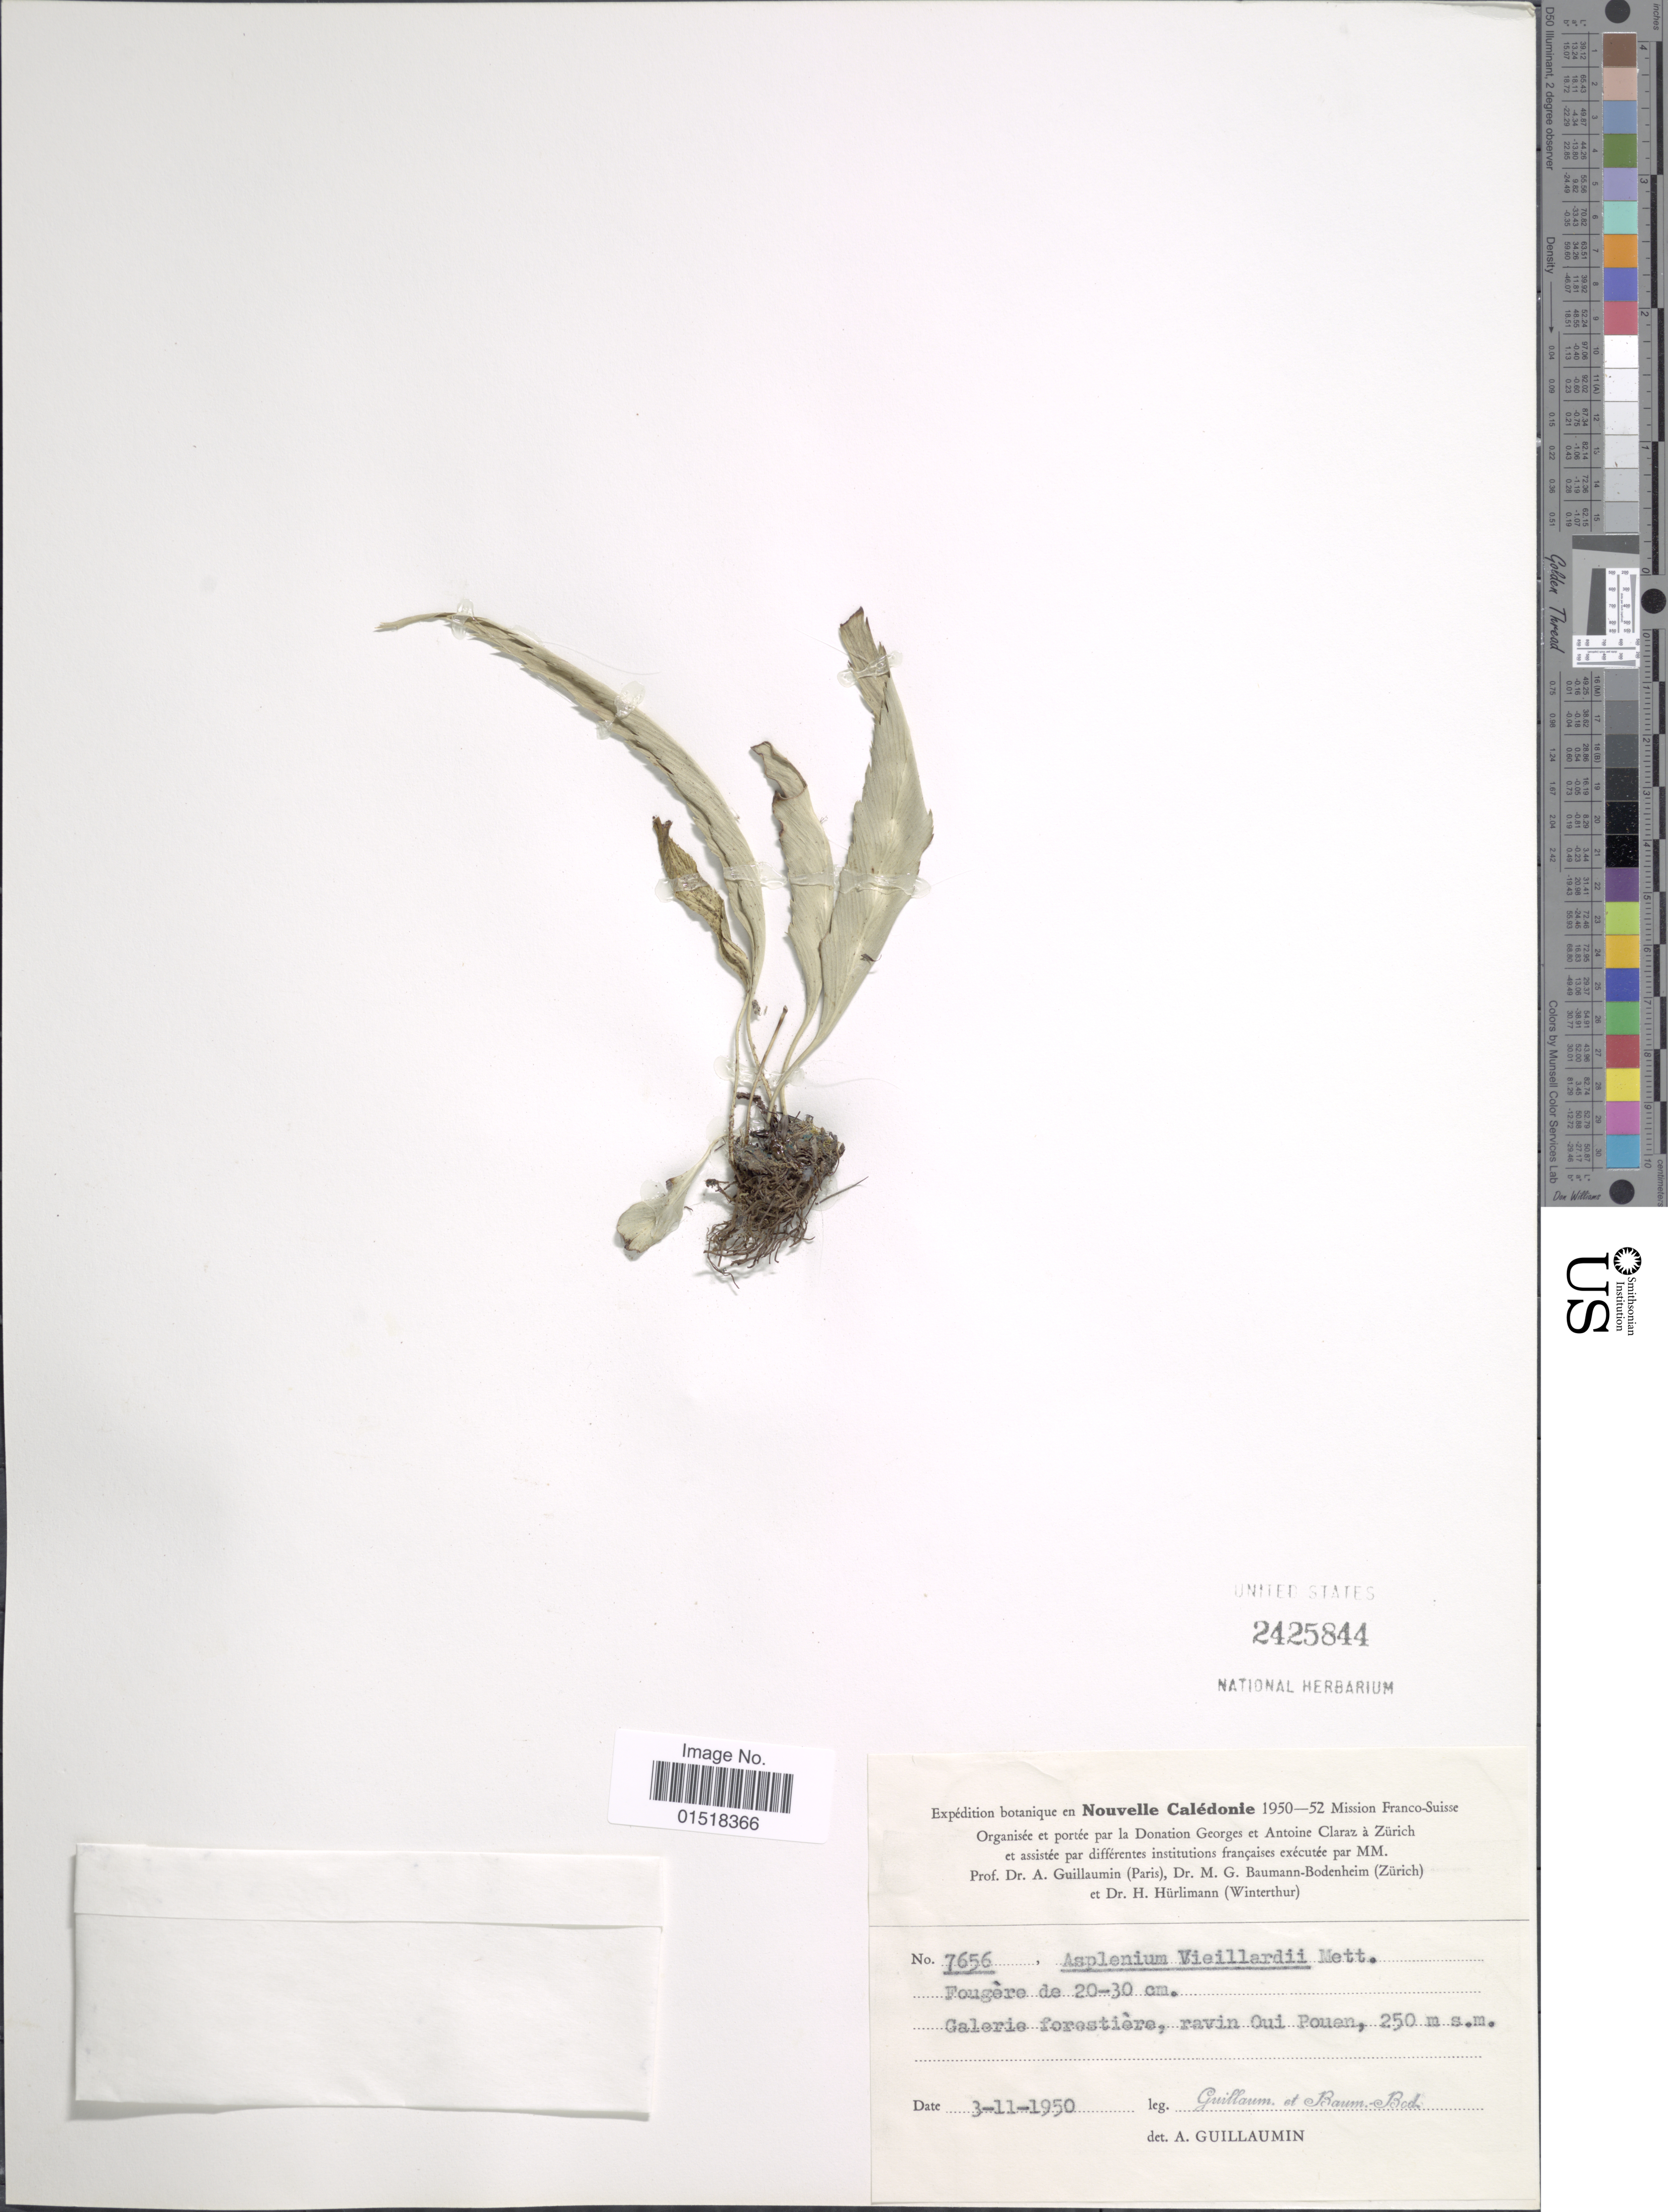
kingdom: Plantae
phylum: Tracheophyta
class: Polypodiopsida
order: Polypodiales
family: Aspleniaceae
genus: Asplenium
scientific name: Asplenium vieillardii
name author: Mett.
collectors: A. Guillaumin & M. G. Baumann-Bodenheim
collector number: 7656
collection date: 1950-11-03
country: New Caledonia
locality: Galerie forestière, ravin Oui Pouen.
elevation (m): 250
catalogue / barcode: US 2425844